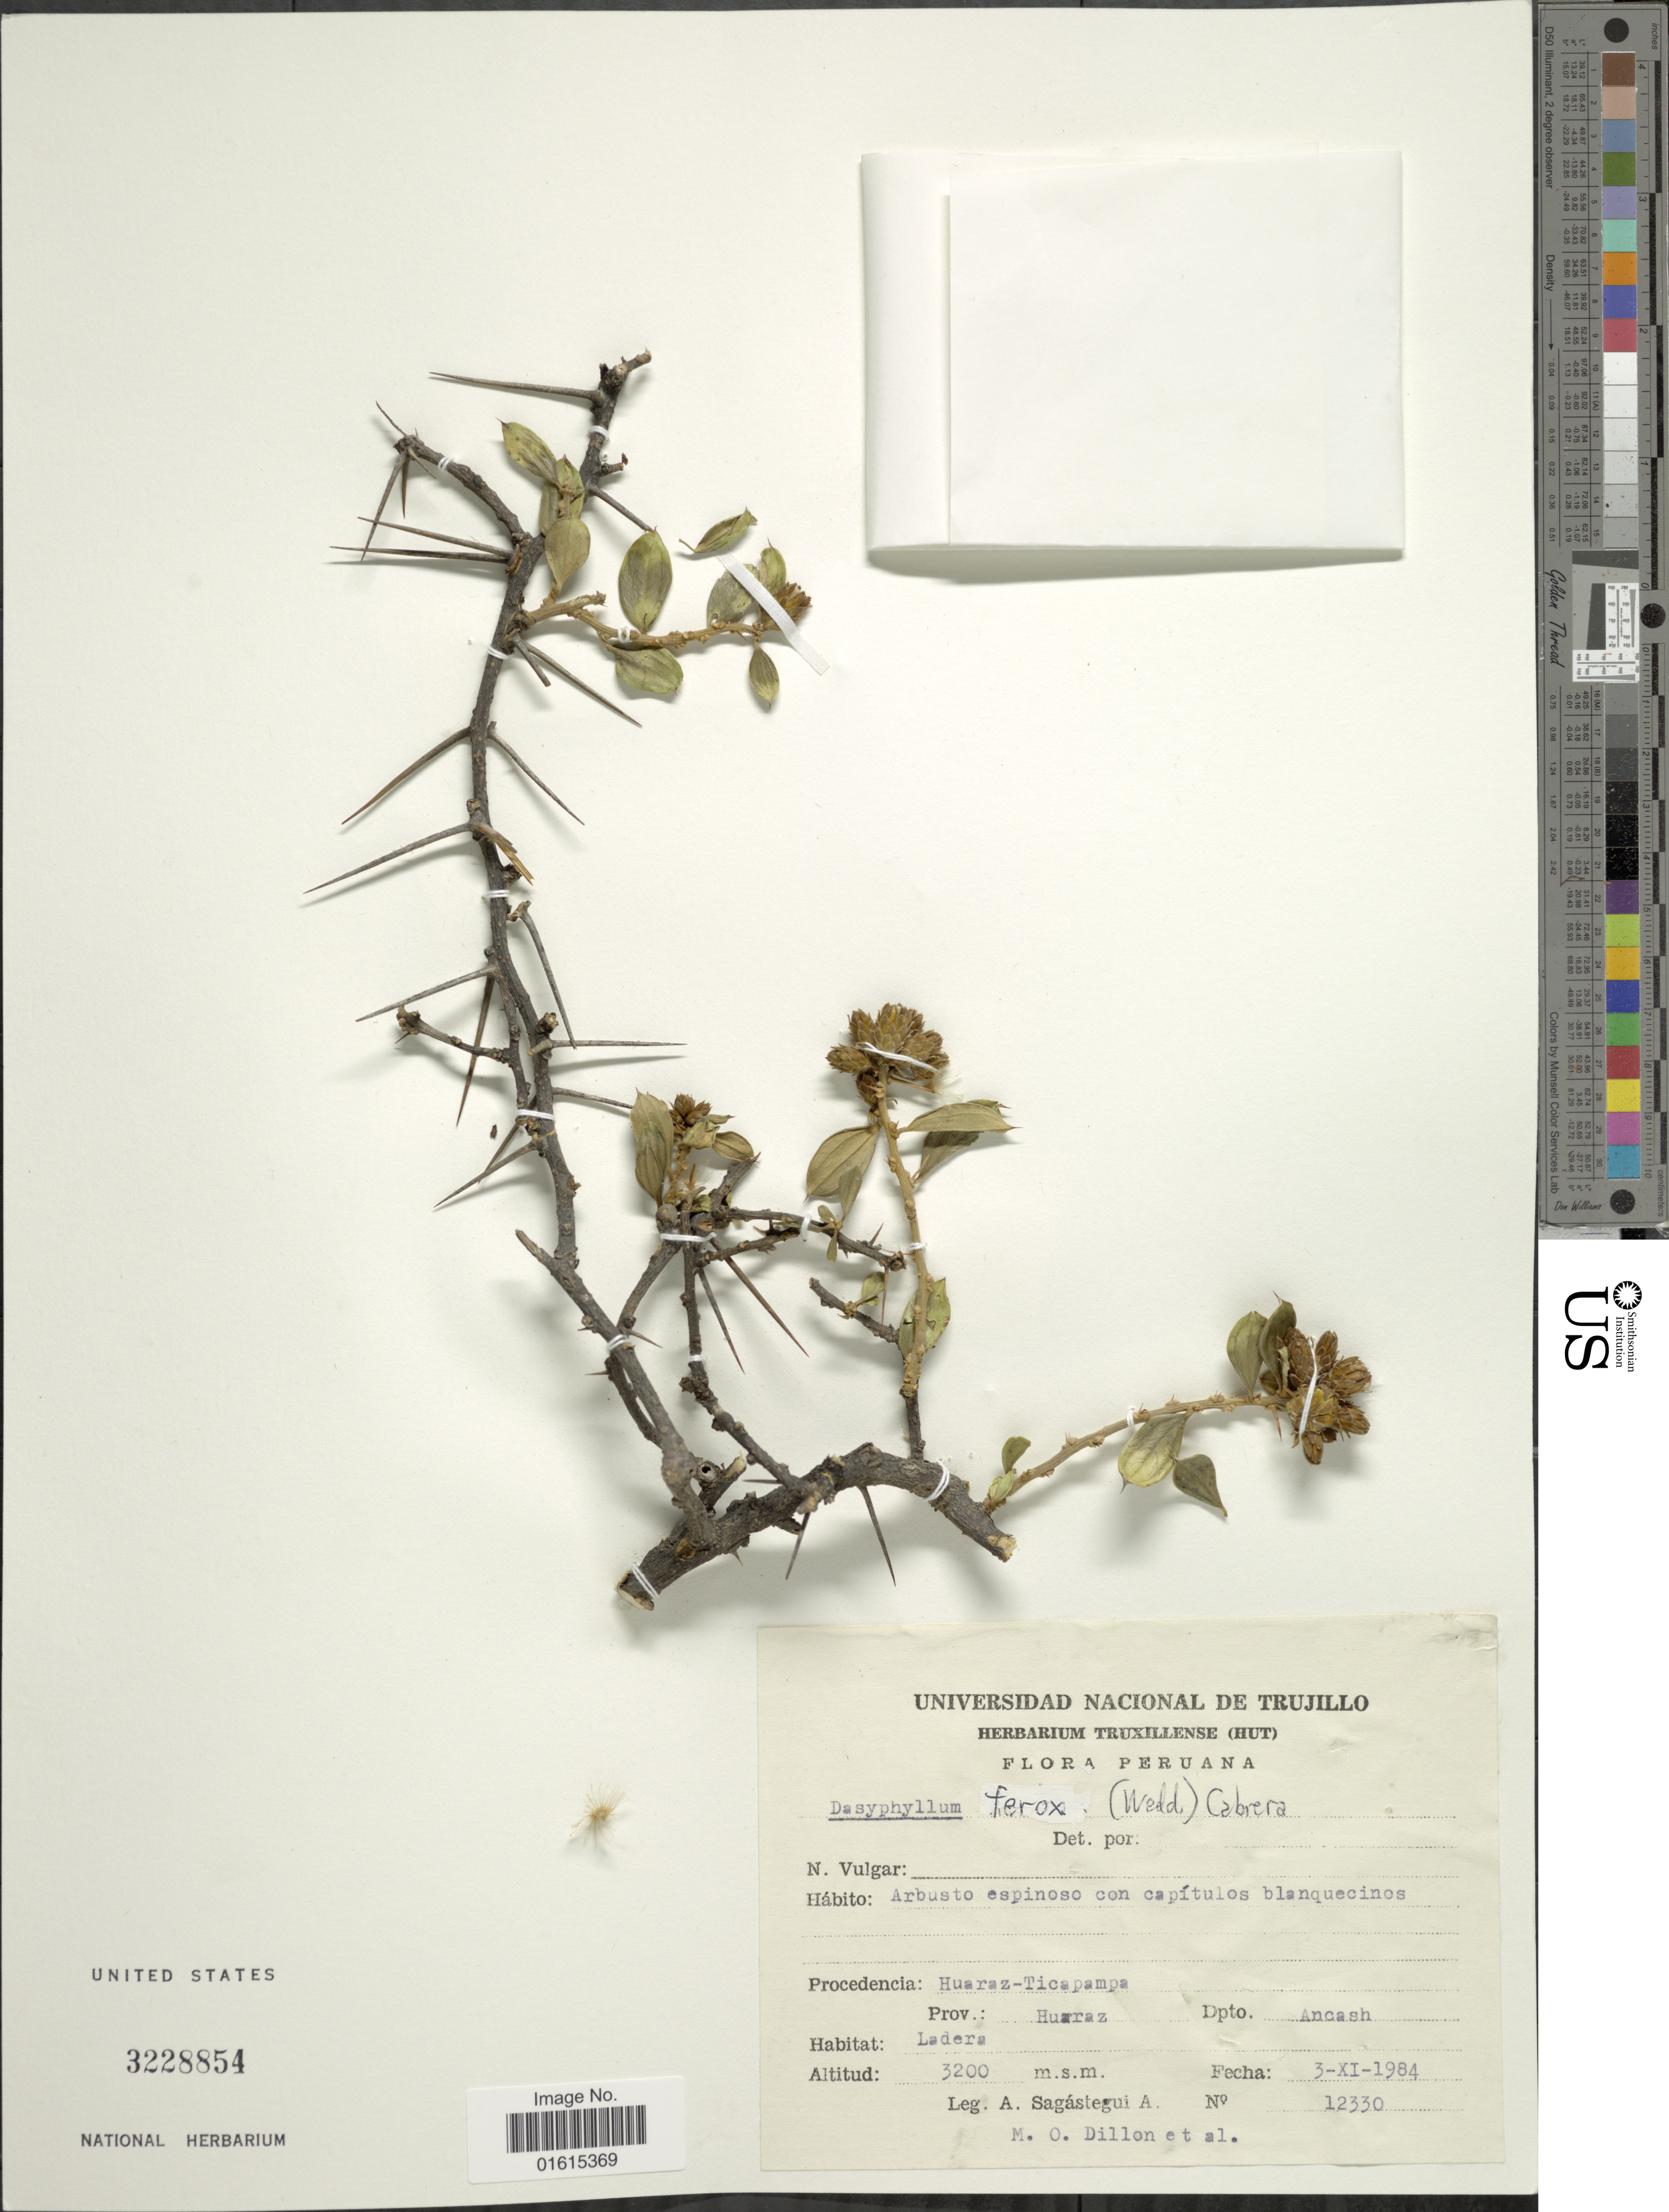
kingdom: Plantae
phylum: Tracheophyta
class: Magnoliopsida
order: Asterales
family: Asteraceae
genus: Dasyphyllum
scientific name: Dasyphyllum ferox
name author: (Wedd.) Cabrera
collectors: A. Sagástegui A., M. O. Dillon & et al.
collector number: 12330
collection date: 1984-11-03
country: Peru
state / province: Ancash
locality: Peruana, Procedencia Huaraz-Ticapampa, Prov. Huaraz, Dpto. Ancash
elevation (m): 2100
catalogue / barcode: US 3228854